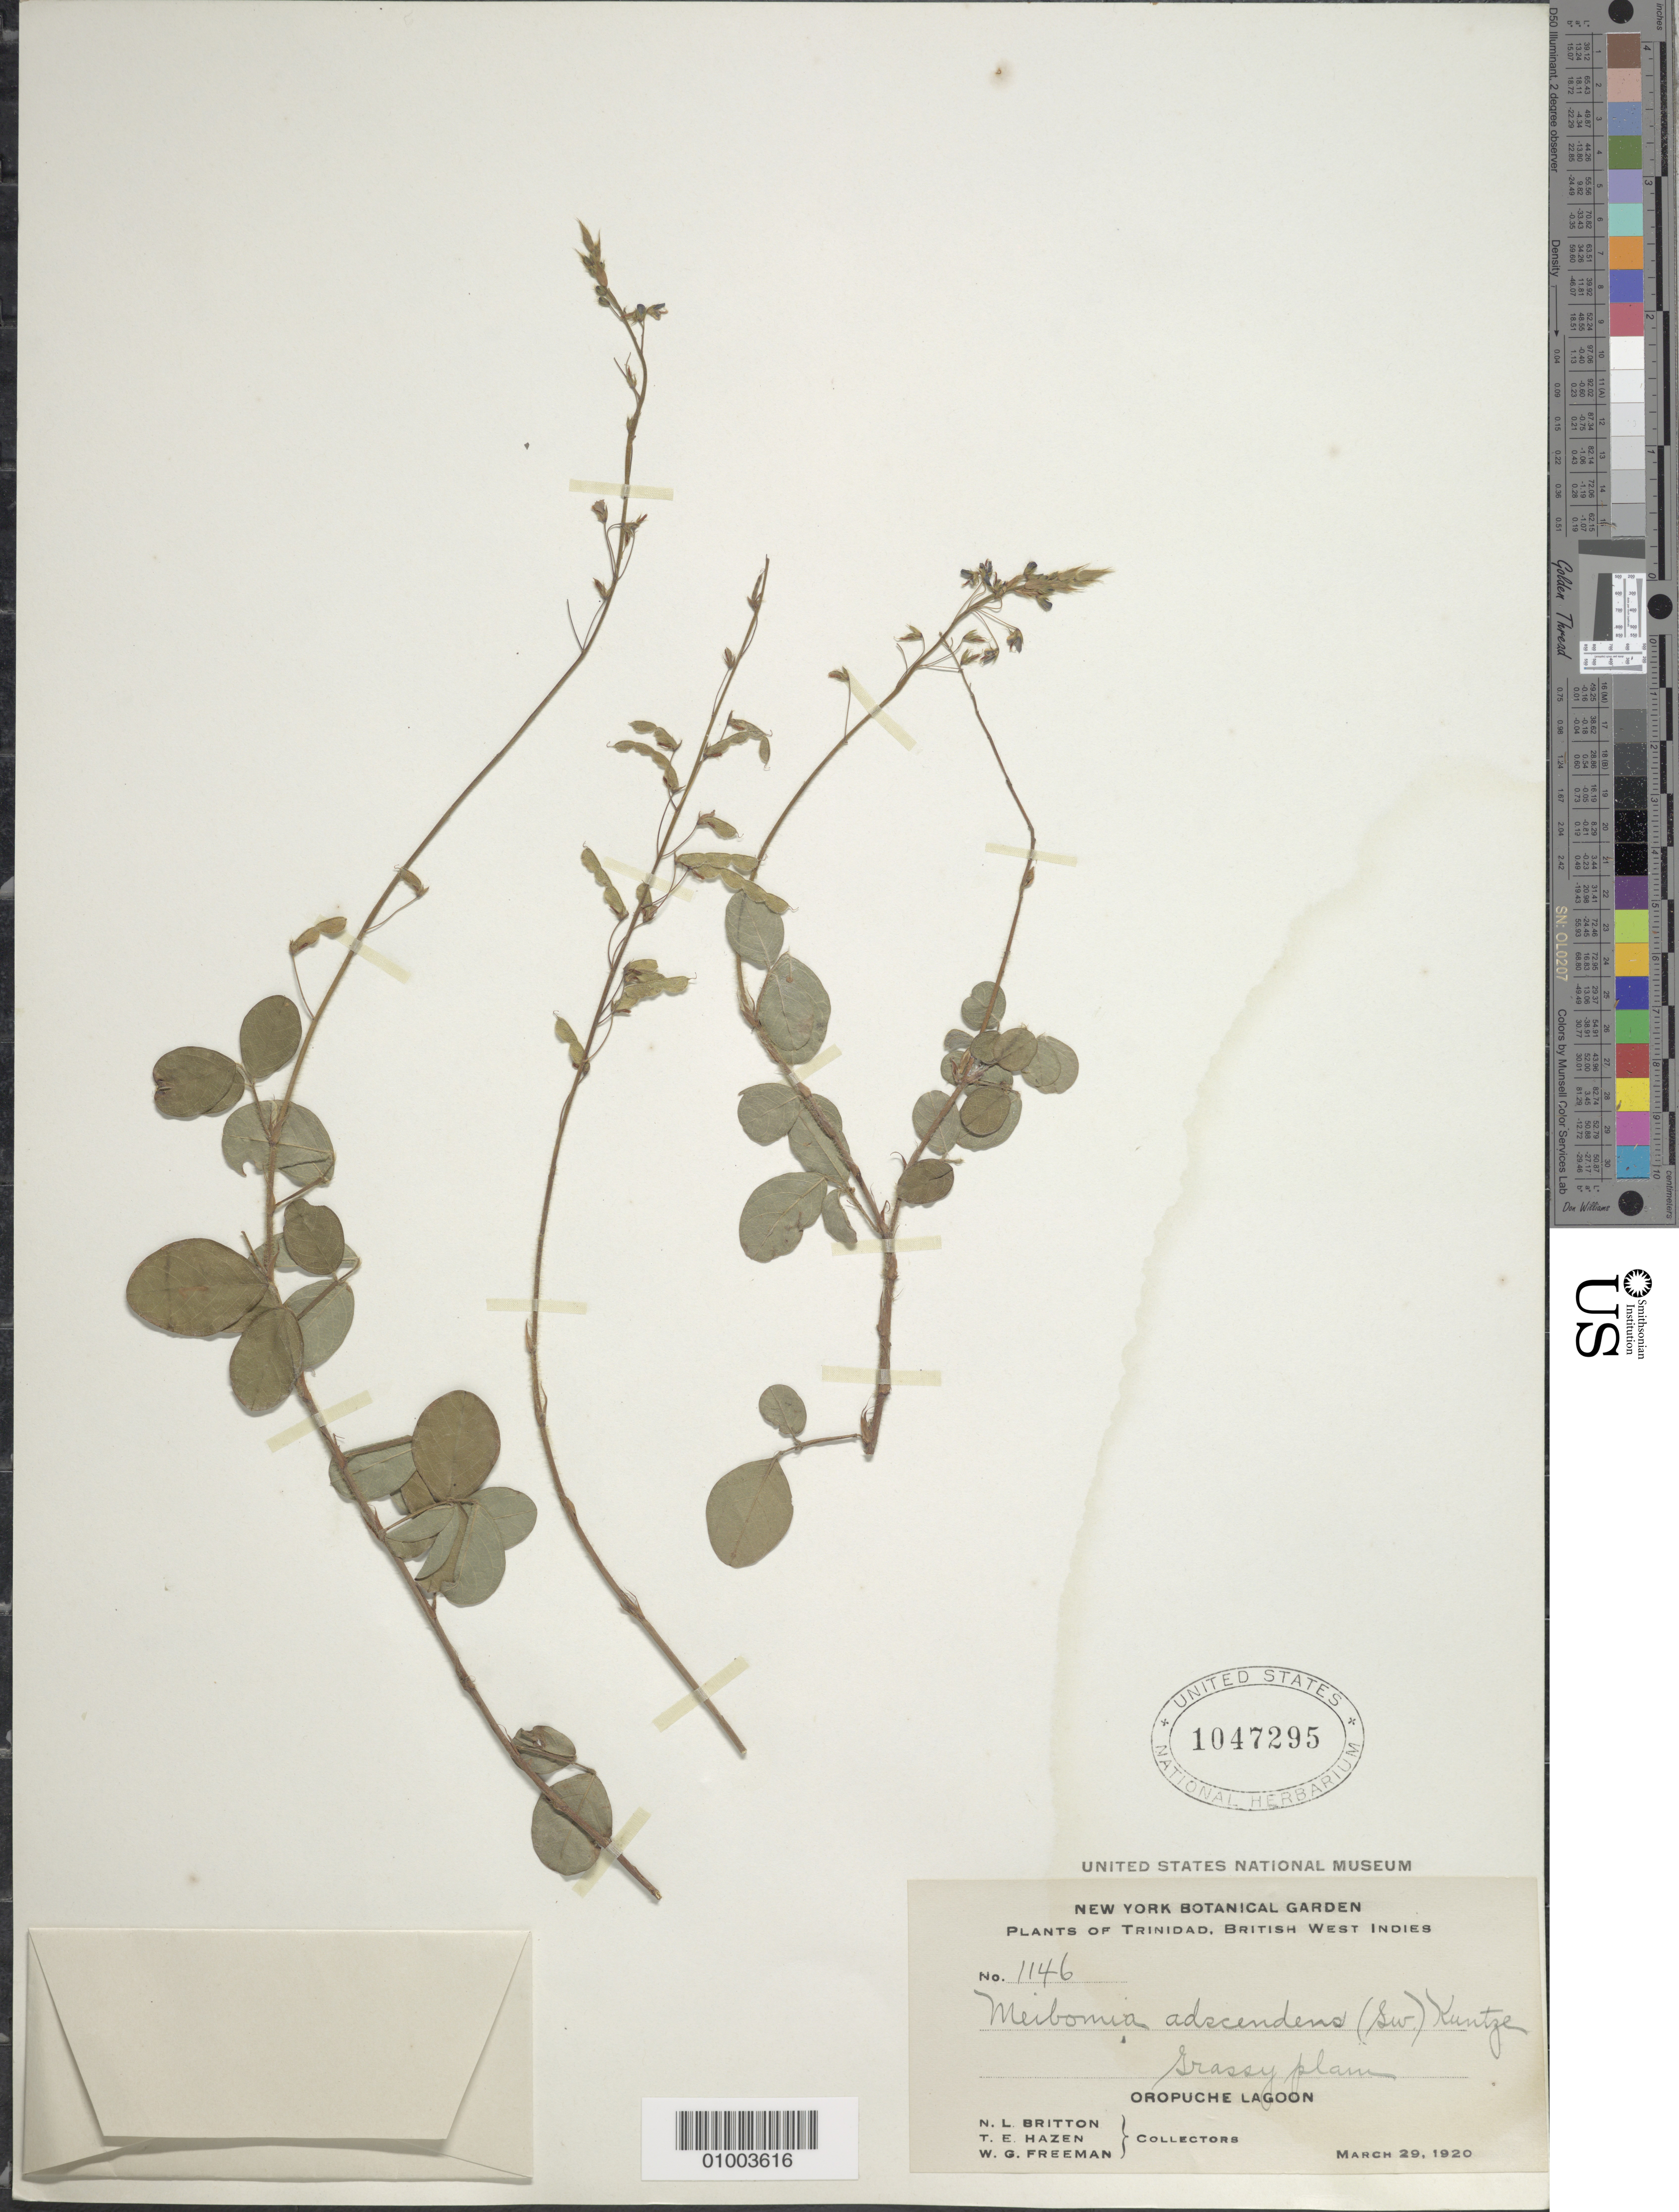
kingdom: Plantae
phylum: Tracheophyta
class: Magnoliopsida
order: Fabales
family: Fabaceae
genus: Grona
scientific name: Grona adscendens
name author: (Sw.) H. Ohashi & K. Ohashi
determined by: Strong, Mark T., (BOT), Smithsonian Institution - National Museum of Natural History (UNITED STATES)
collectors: N. Britton, T. E. Hazen & W. Freeman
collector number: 1146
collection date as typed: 29 Mar 1920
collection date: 1920-03-29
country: Trinidad and Tobago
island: Trinidad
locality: Grassy plain. Oropuche Lagoon.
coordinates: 0 N, 0 E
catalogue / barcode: US 1047295